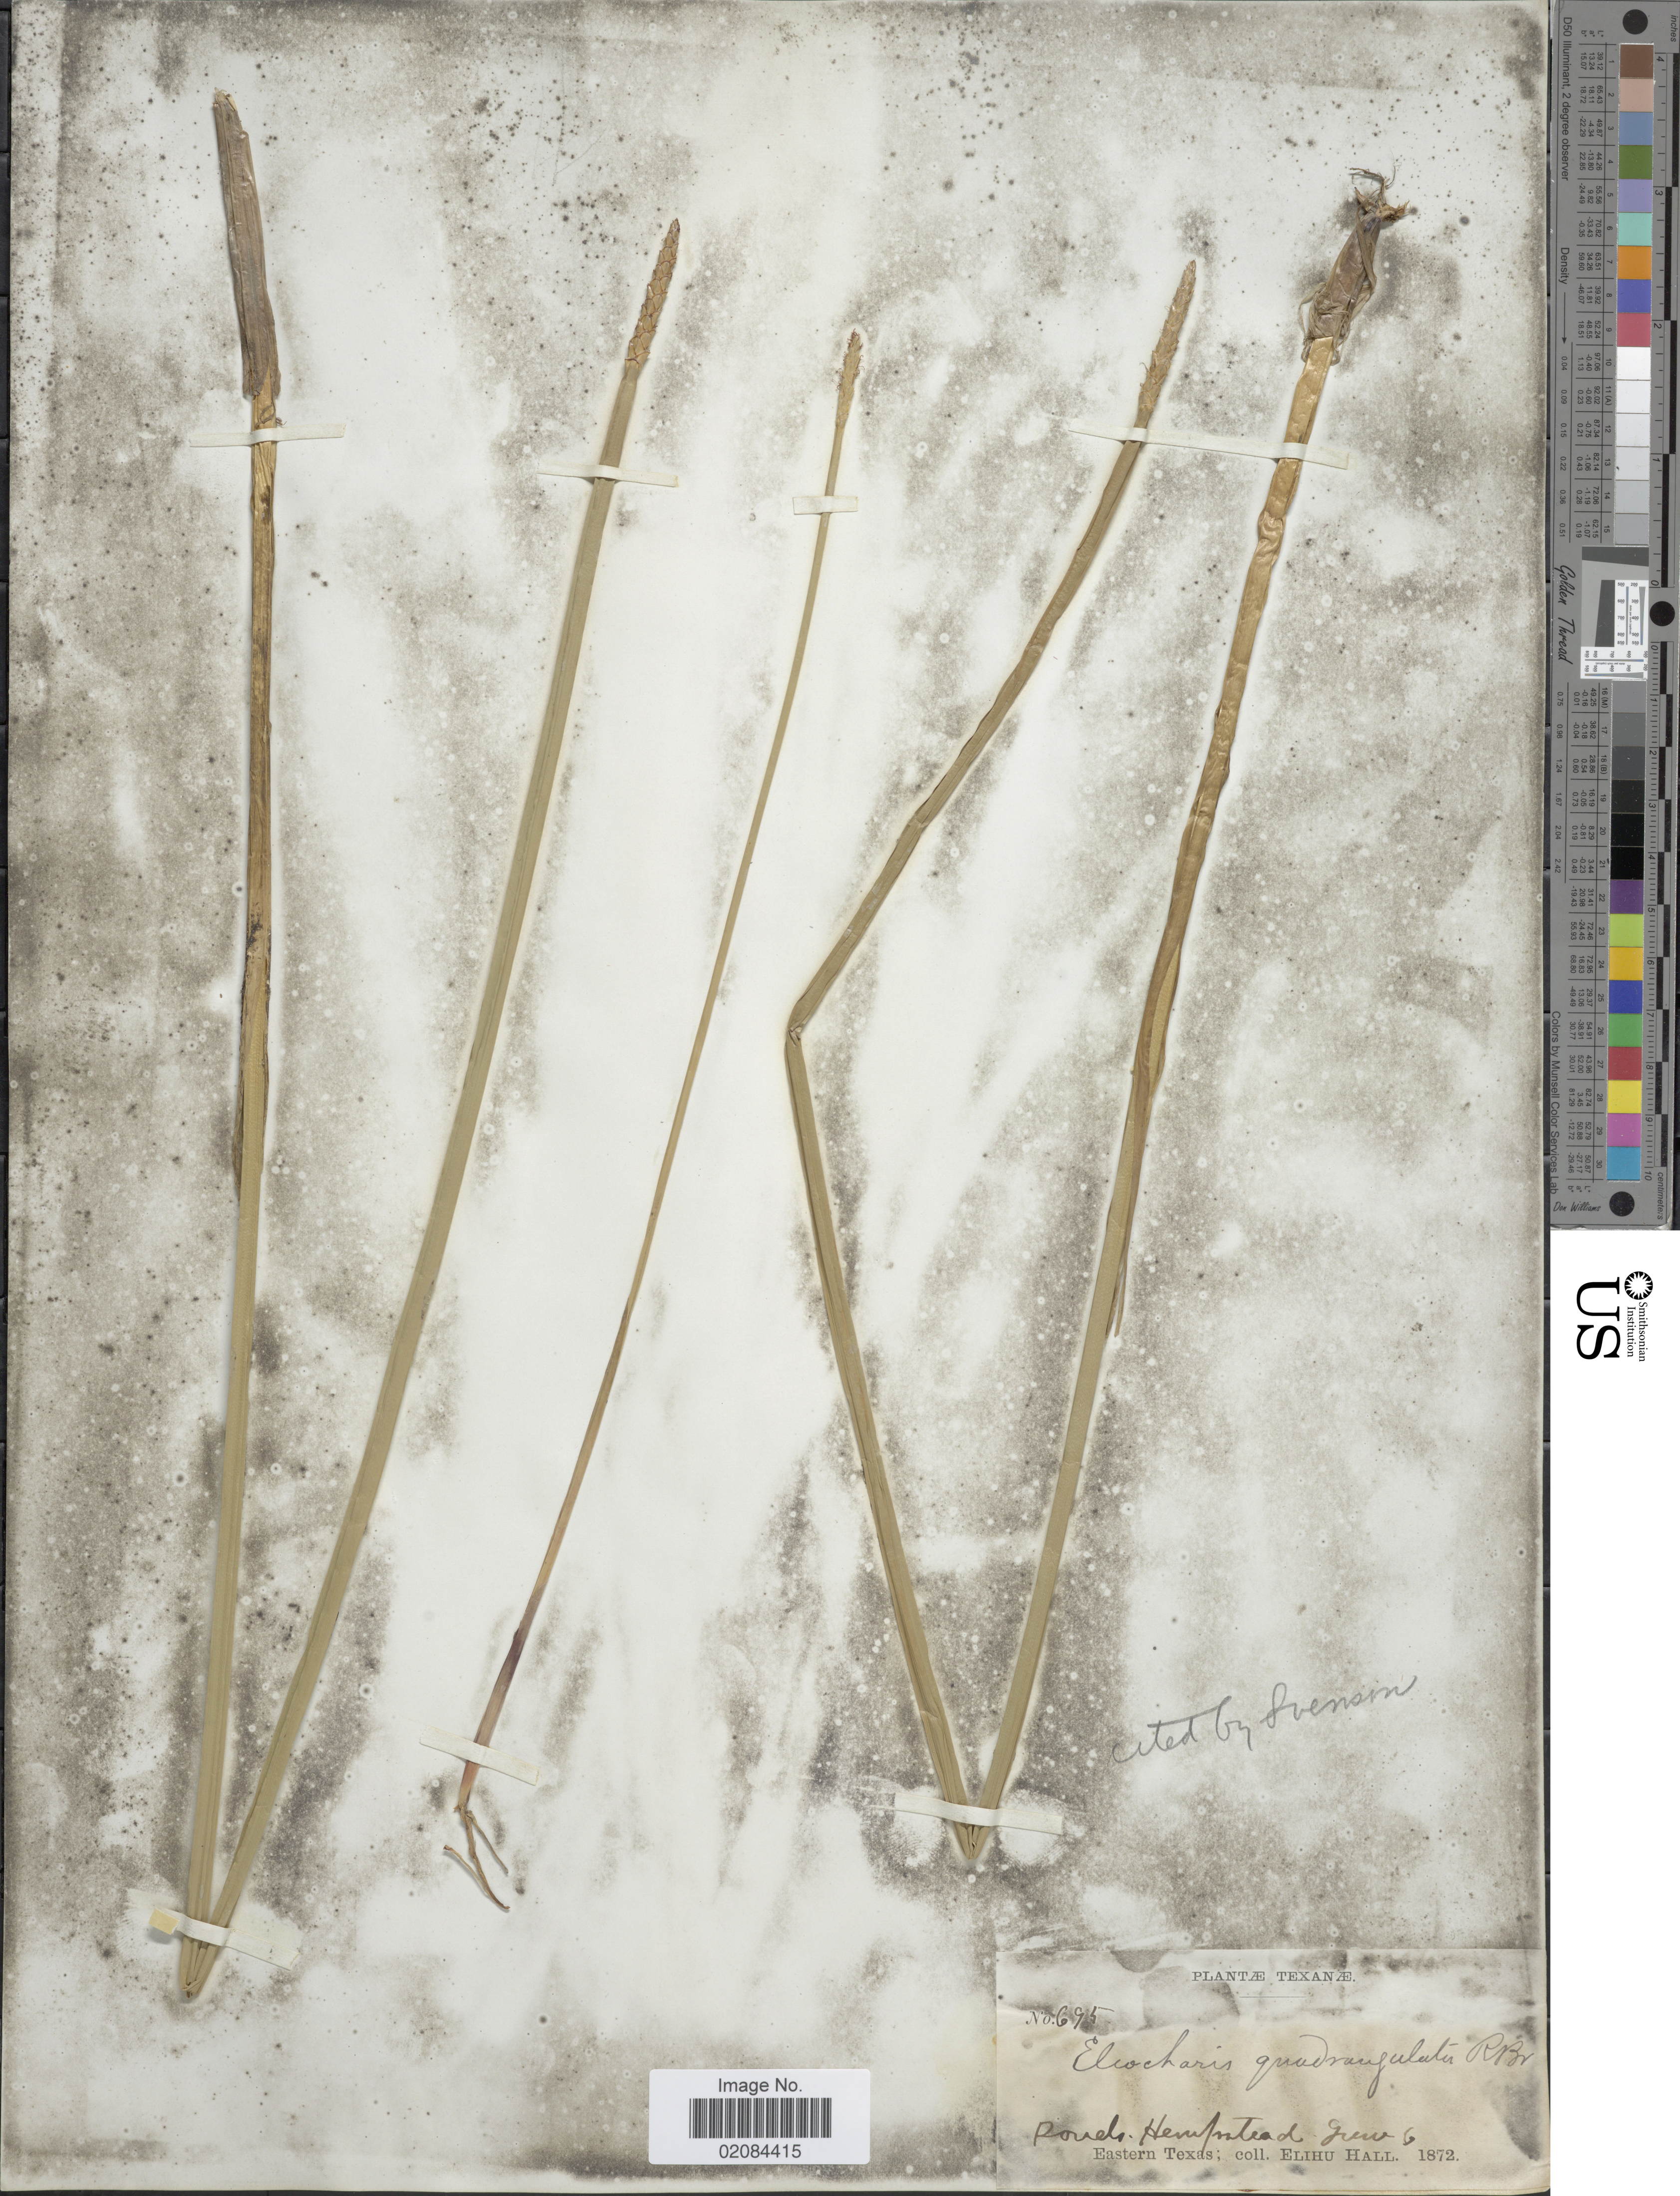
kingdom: Plantae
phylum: Tracheophyta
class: Liliopsida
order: Poales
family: Cyperaceae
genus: Eleocharis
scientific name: Eleocharis quadrangulata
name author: (Michx.) Roem. & Schult.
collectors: E. Hall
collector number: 695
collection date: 1872-06-06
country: United States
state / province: Texas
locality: Hempstead, Eastern Texas